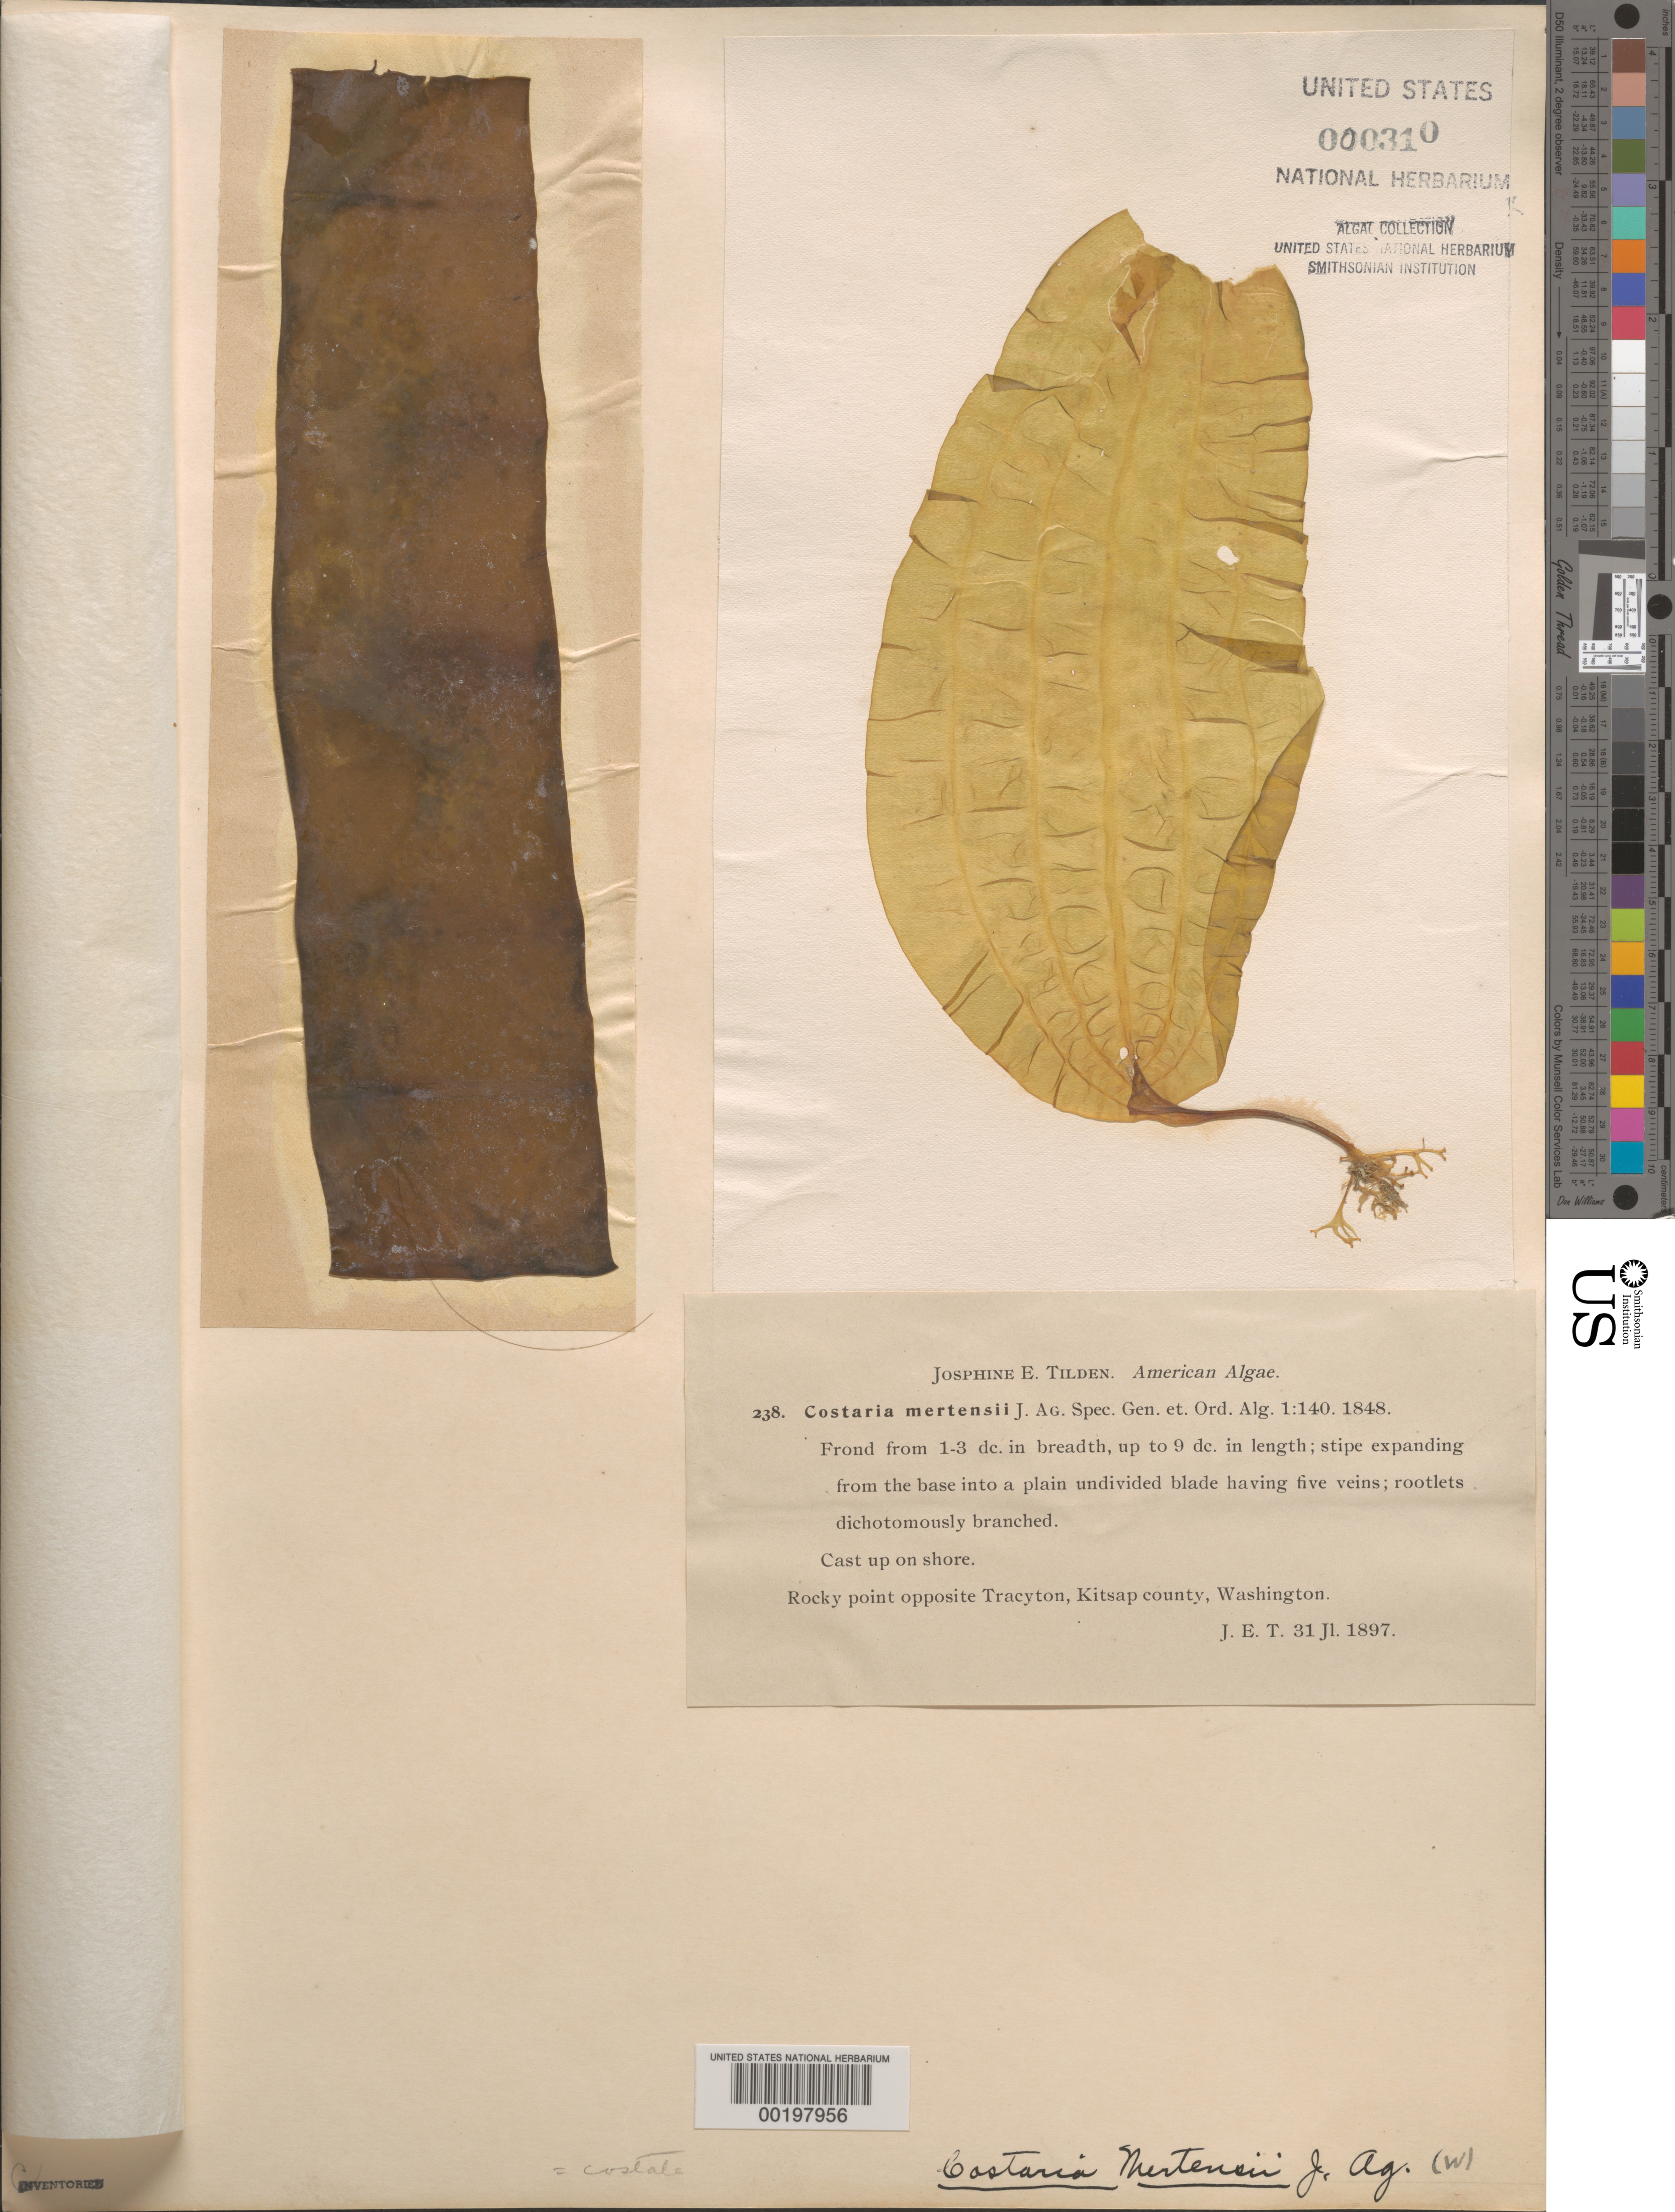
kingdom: Chromista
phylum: Ochrophyta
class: Phaeophyceae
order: Laminariales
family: Costariaceae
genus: Costaria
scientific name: Costaria costata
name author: (C. Agardh) D.A. Saunders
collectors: J. E. Tilden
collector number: JET 238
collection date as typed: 31 Jul 1897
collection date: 1897-07-31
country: United States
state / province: Washington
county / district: Kitsap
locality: Opposite Tracyton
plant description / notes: Tilden, American Algae, as Costaria mertensii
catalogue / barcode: US 310